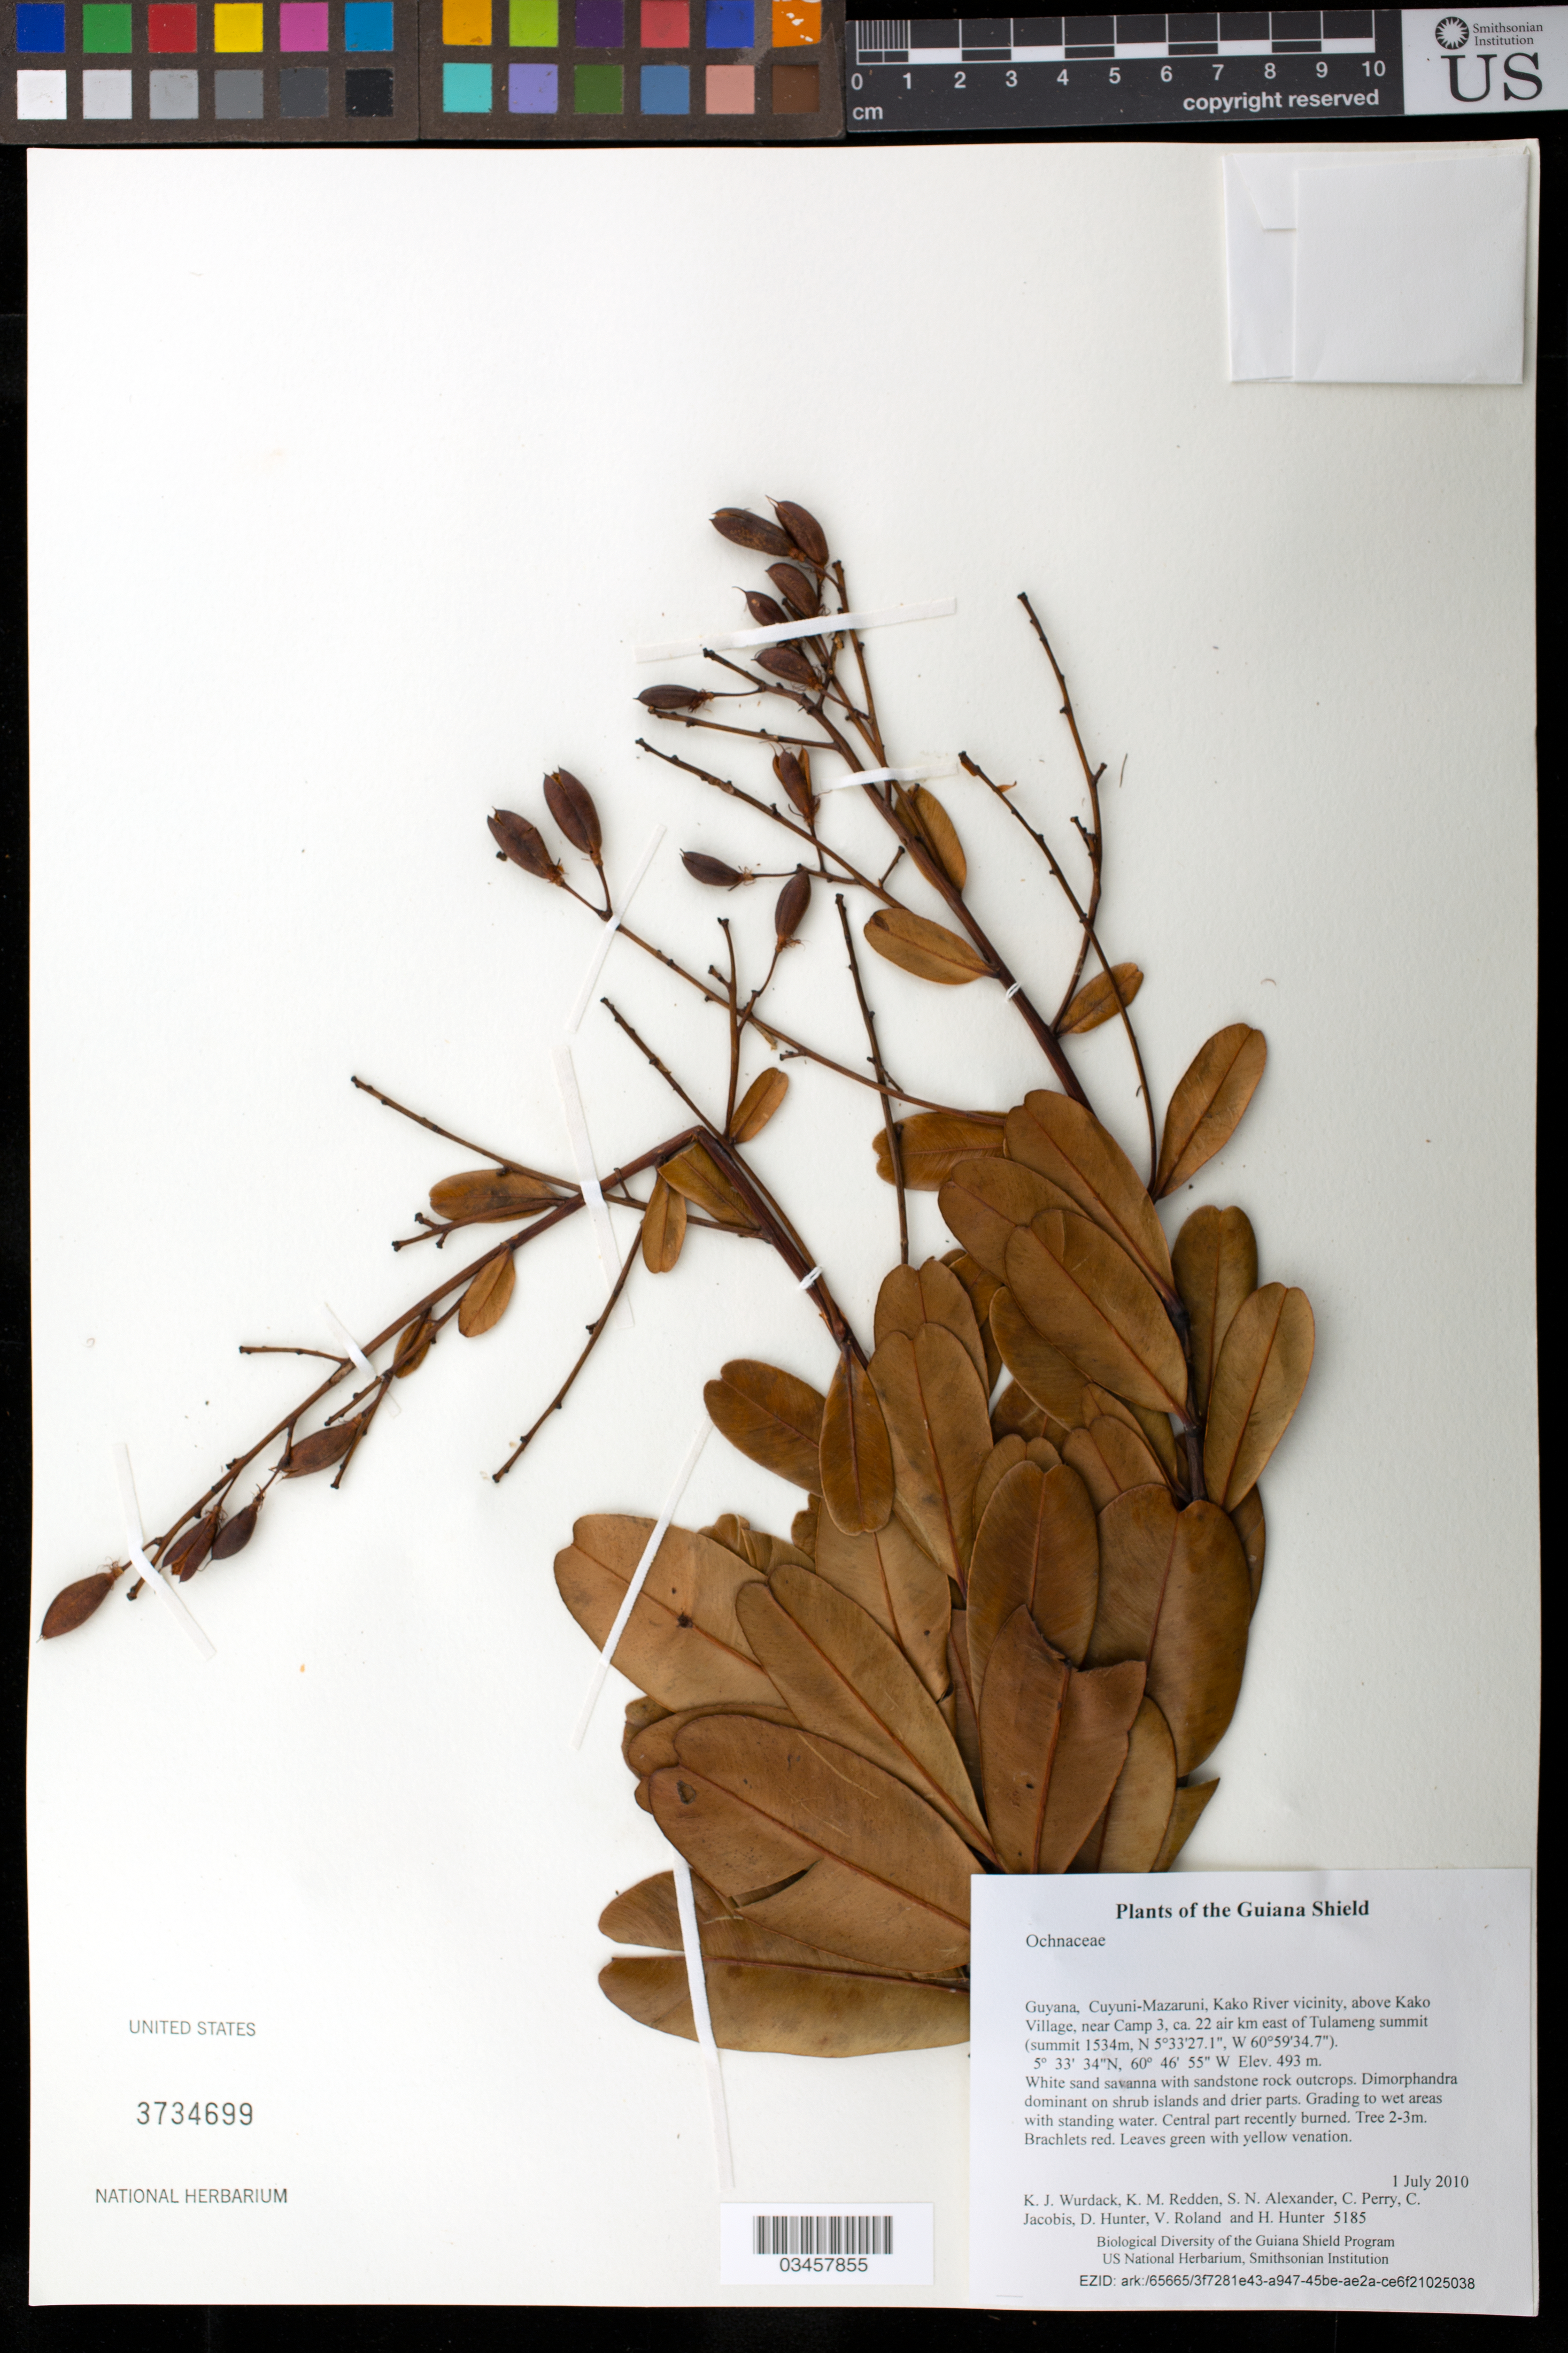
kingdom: Plantae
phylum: Tracheophyta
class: Magnoliopsida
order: Malpighiales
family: Ochnaceae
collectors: K. Wurdack, K. M. Redden, S. N. Alexander, C. Perry, C. Jacobis, D. Hunter, V. Roland & H. Hunter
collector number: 5185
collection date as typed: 1 July 2010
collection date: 2010-07-01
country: Guyana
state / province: Cuyuni-Mazaruni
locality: Kako River vicinity, above Kako Village, near Camp 3, ca. 22 air km east of Tulameng summit (summit 1534m, N 5°33'27.1", W 60°59'34.7")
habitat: White sand savanna with sandstone rock outcrops. Dimorphandra dominant on shrub islands and drier parts. Grading to wet areas with standing water. Central part recently burned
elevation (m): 493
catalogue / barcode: US 3734699